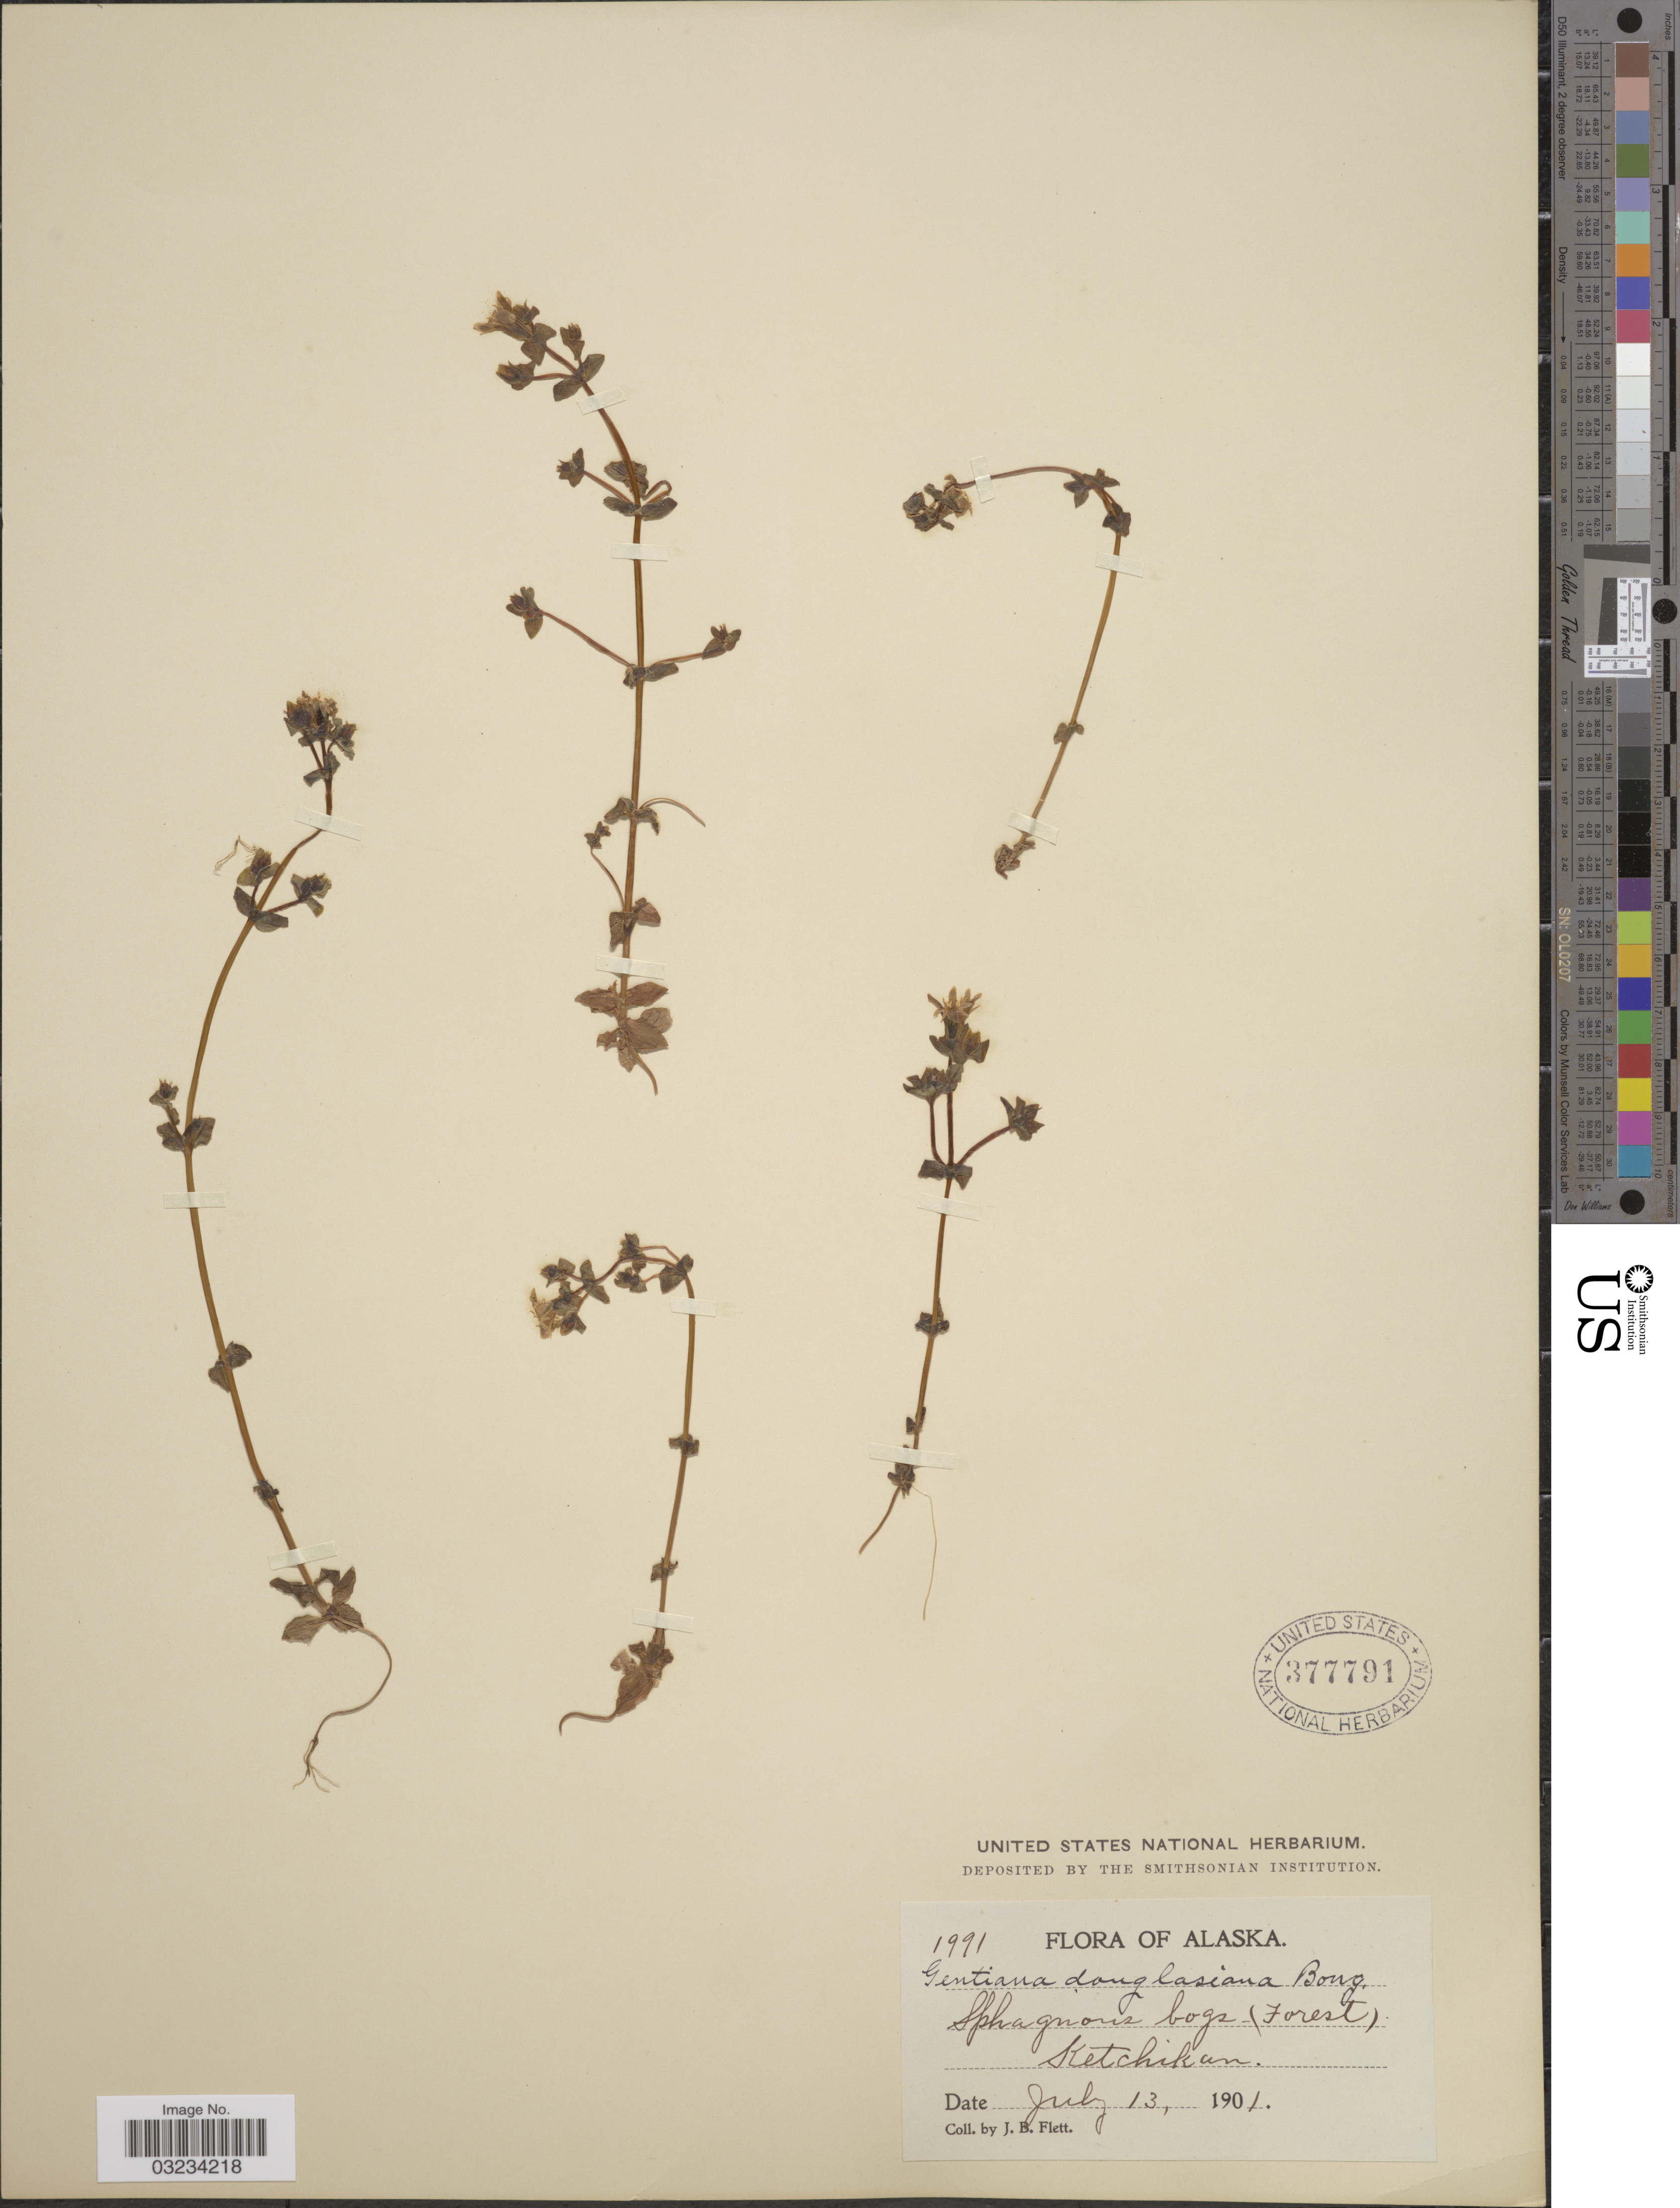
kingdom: Plantae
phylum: Tracheophyta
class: Magnoliopsida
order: Gentianales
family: Gentianaceae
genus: Gentiana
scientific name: Gentiana douglasiana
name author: Bong.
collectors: J. Flett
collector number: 1991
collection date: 1901-07-13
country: United States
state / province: Alaska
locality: Ketchikan.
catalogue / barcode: US 377791